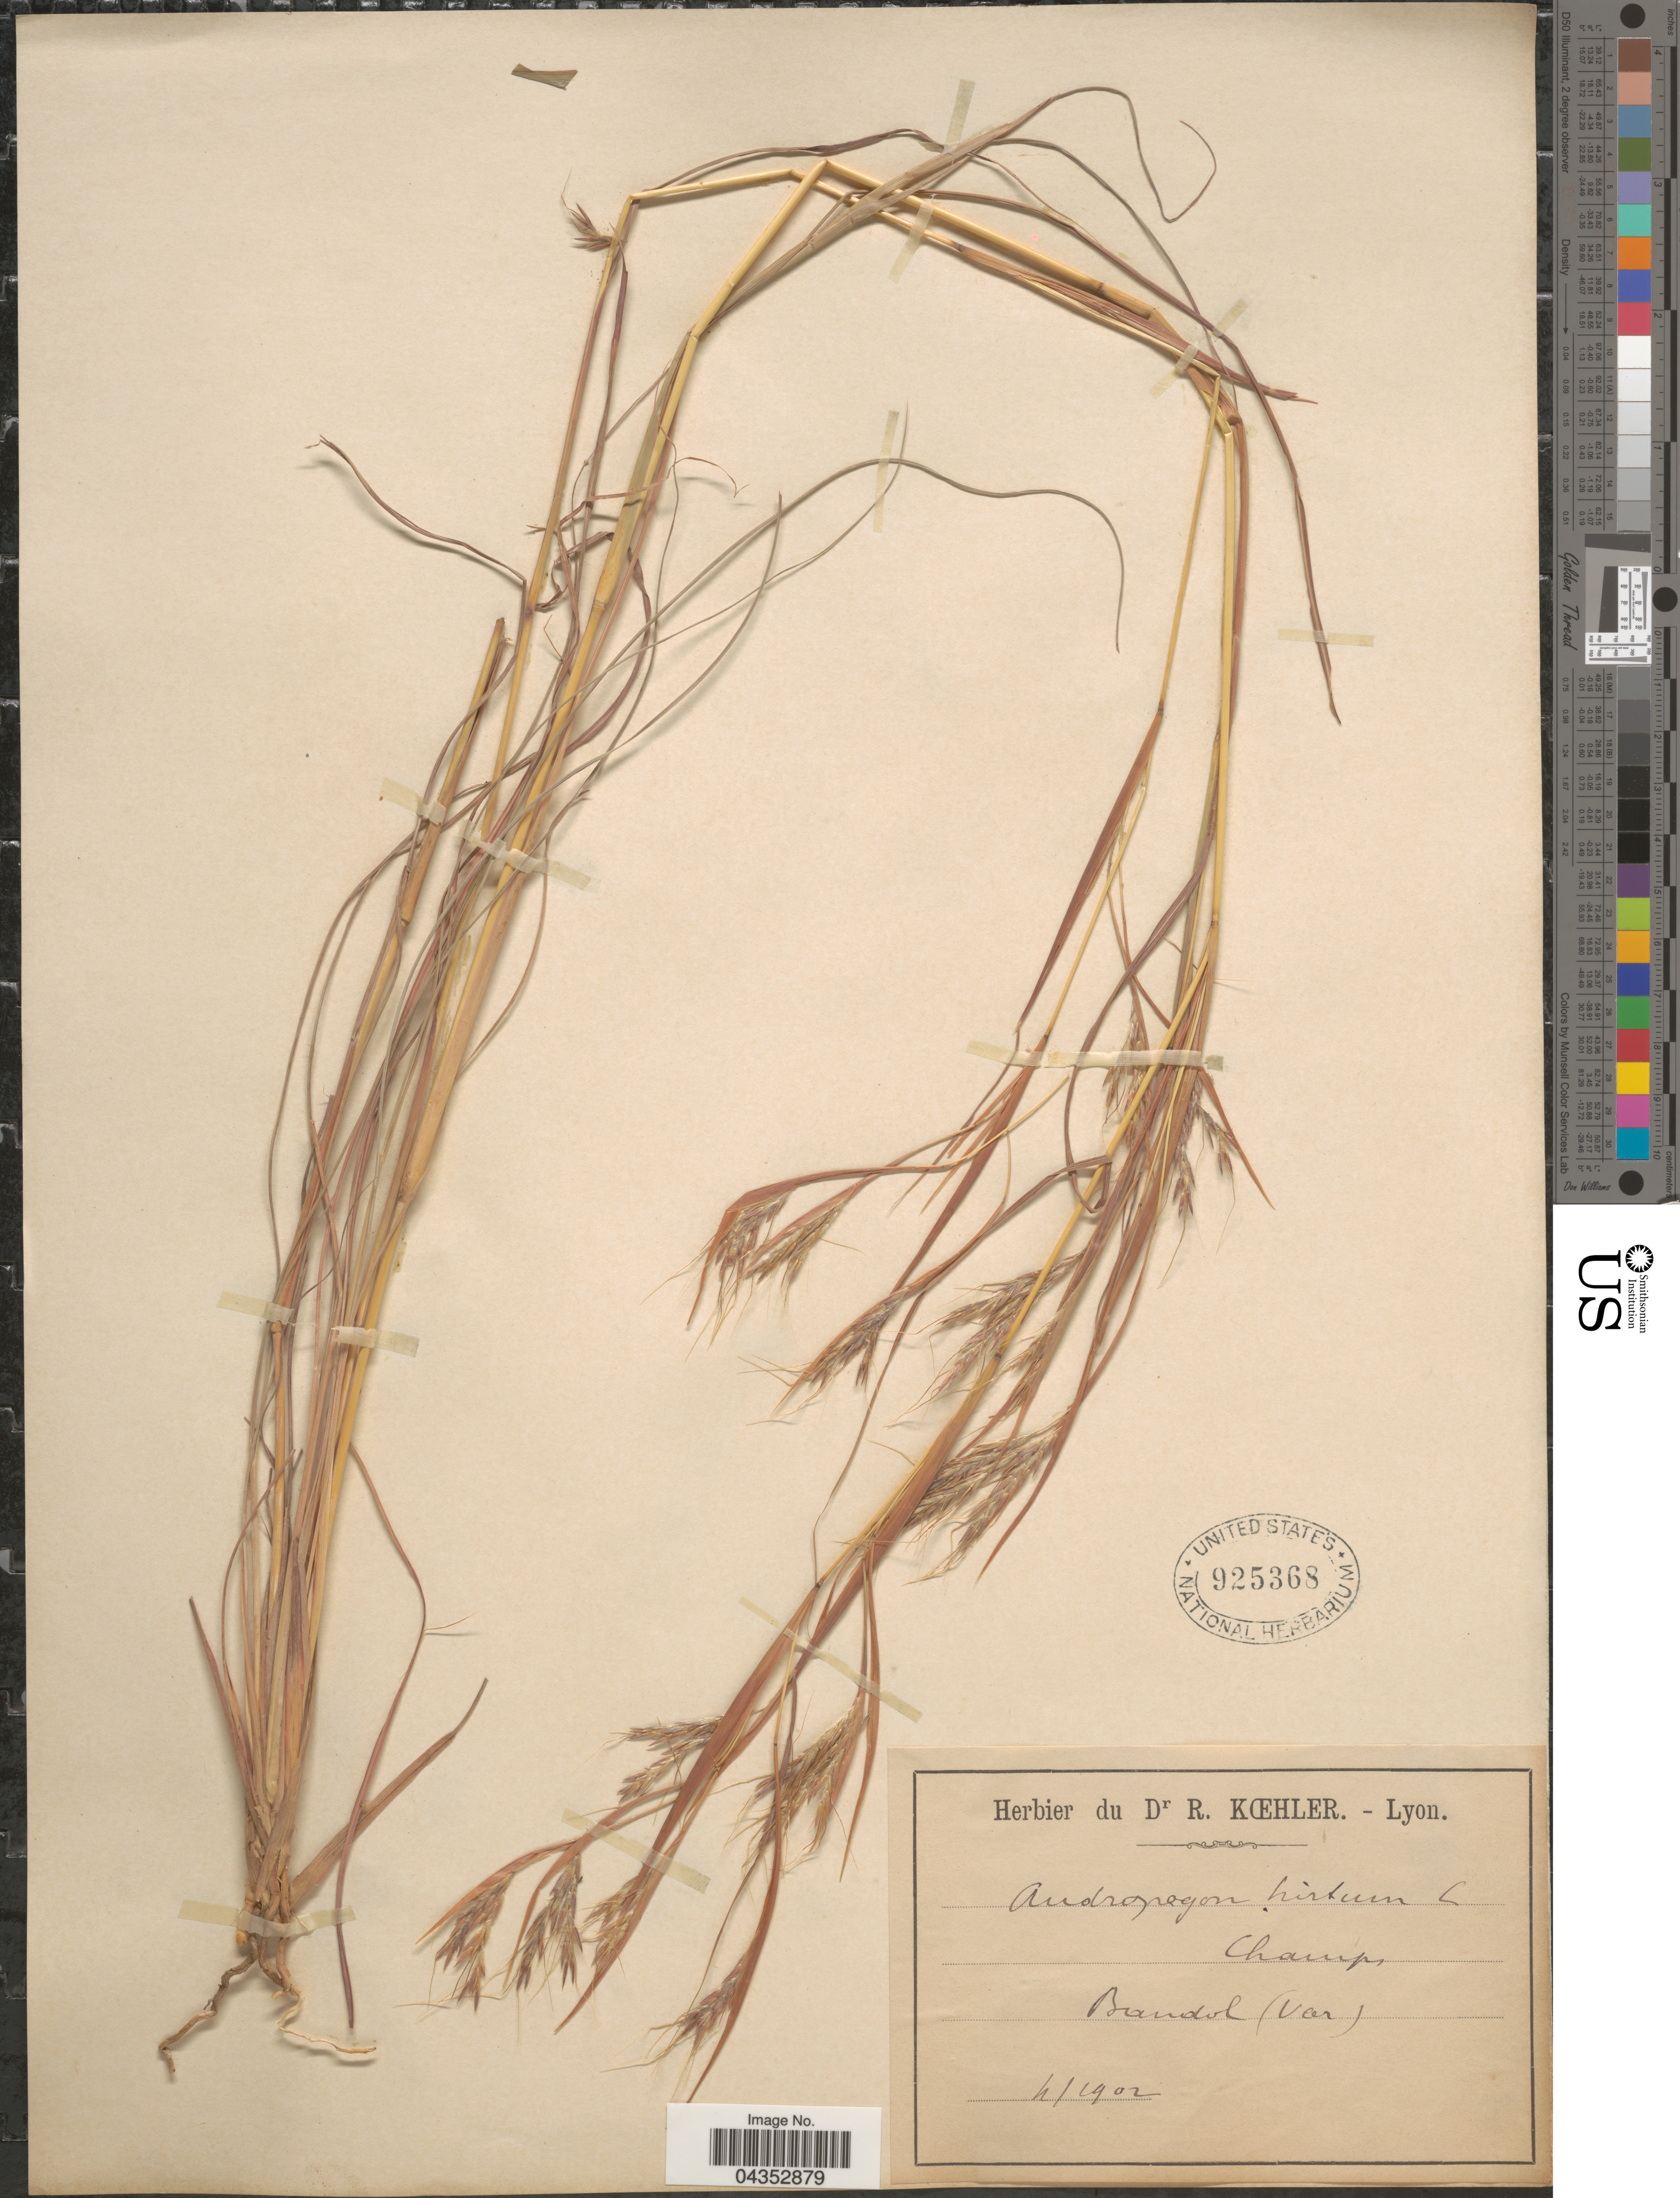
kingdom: Plantae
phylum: Tracheophyta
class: Liliopsida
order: Poales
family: Poaceae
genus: Hyparrhenia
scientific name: Hyparrhenia hirta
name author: (L.) Stapf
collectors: R. Koehler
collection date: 1902-04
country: France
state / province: Provence-Alpes-Côte d'Azur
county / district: Var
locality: Champs Bandol (Var).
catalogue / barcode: US 925368